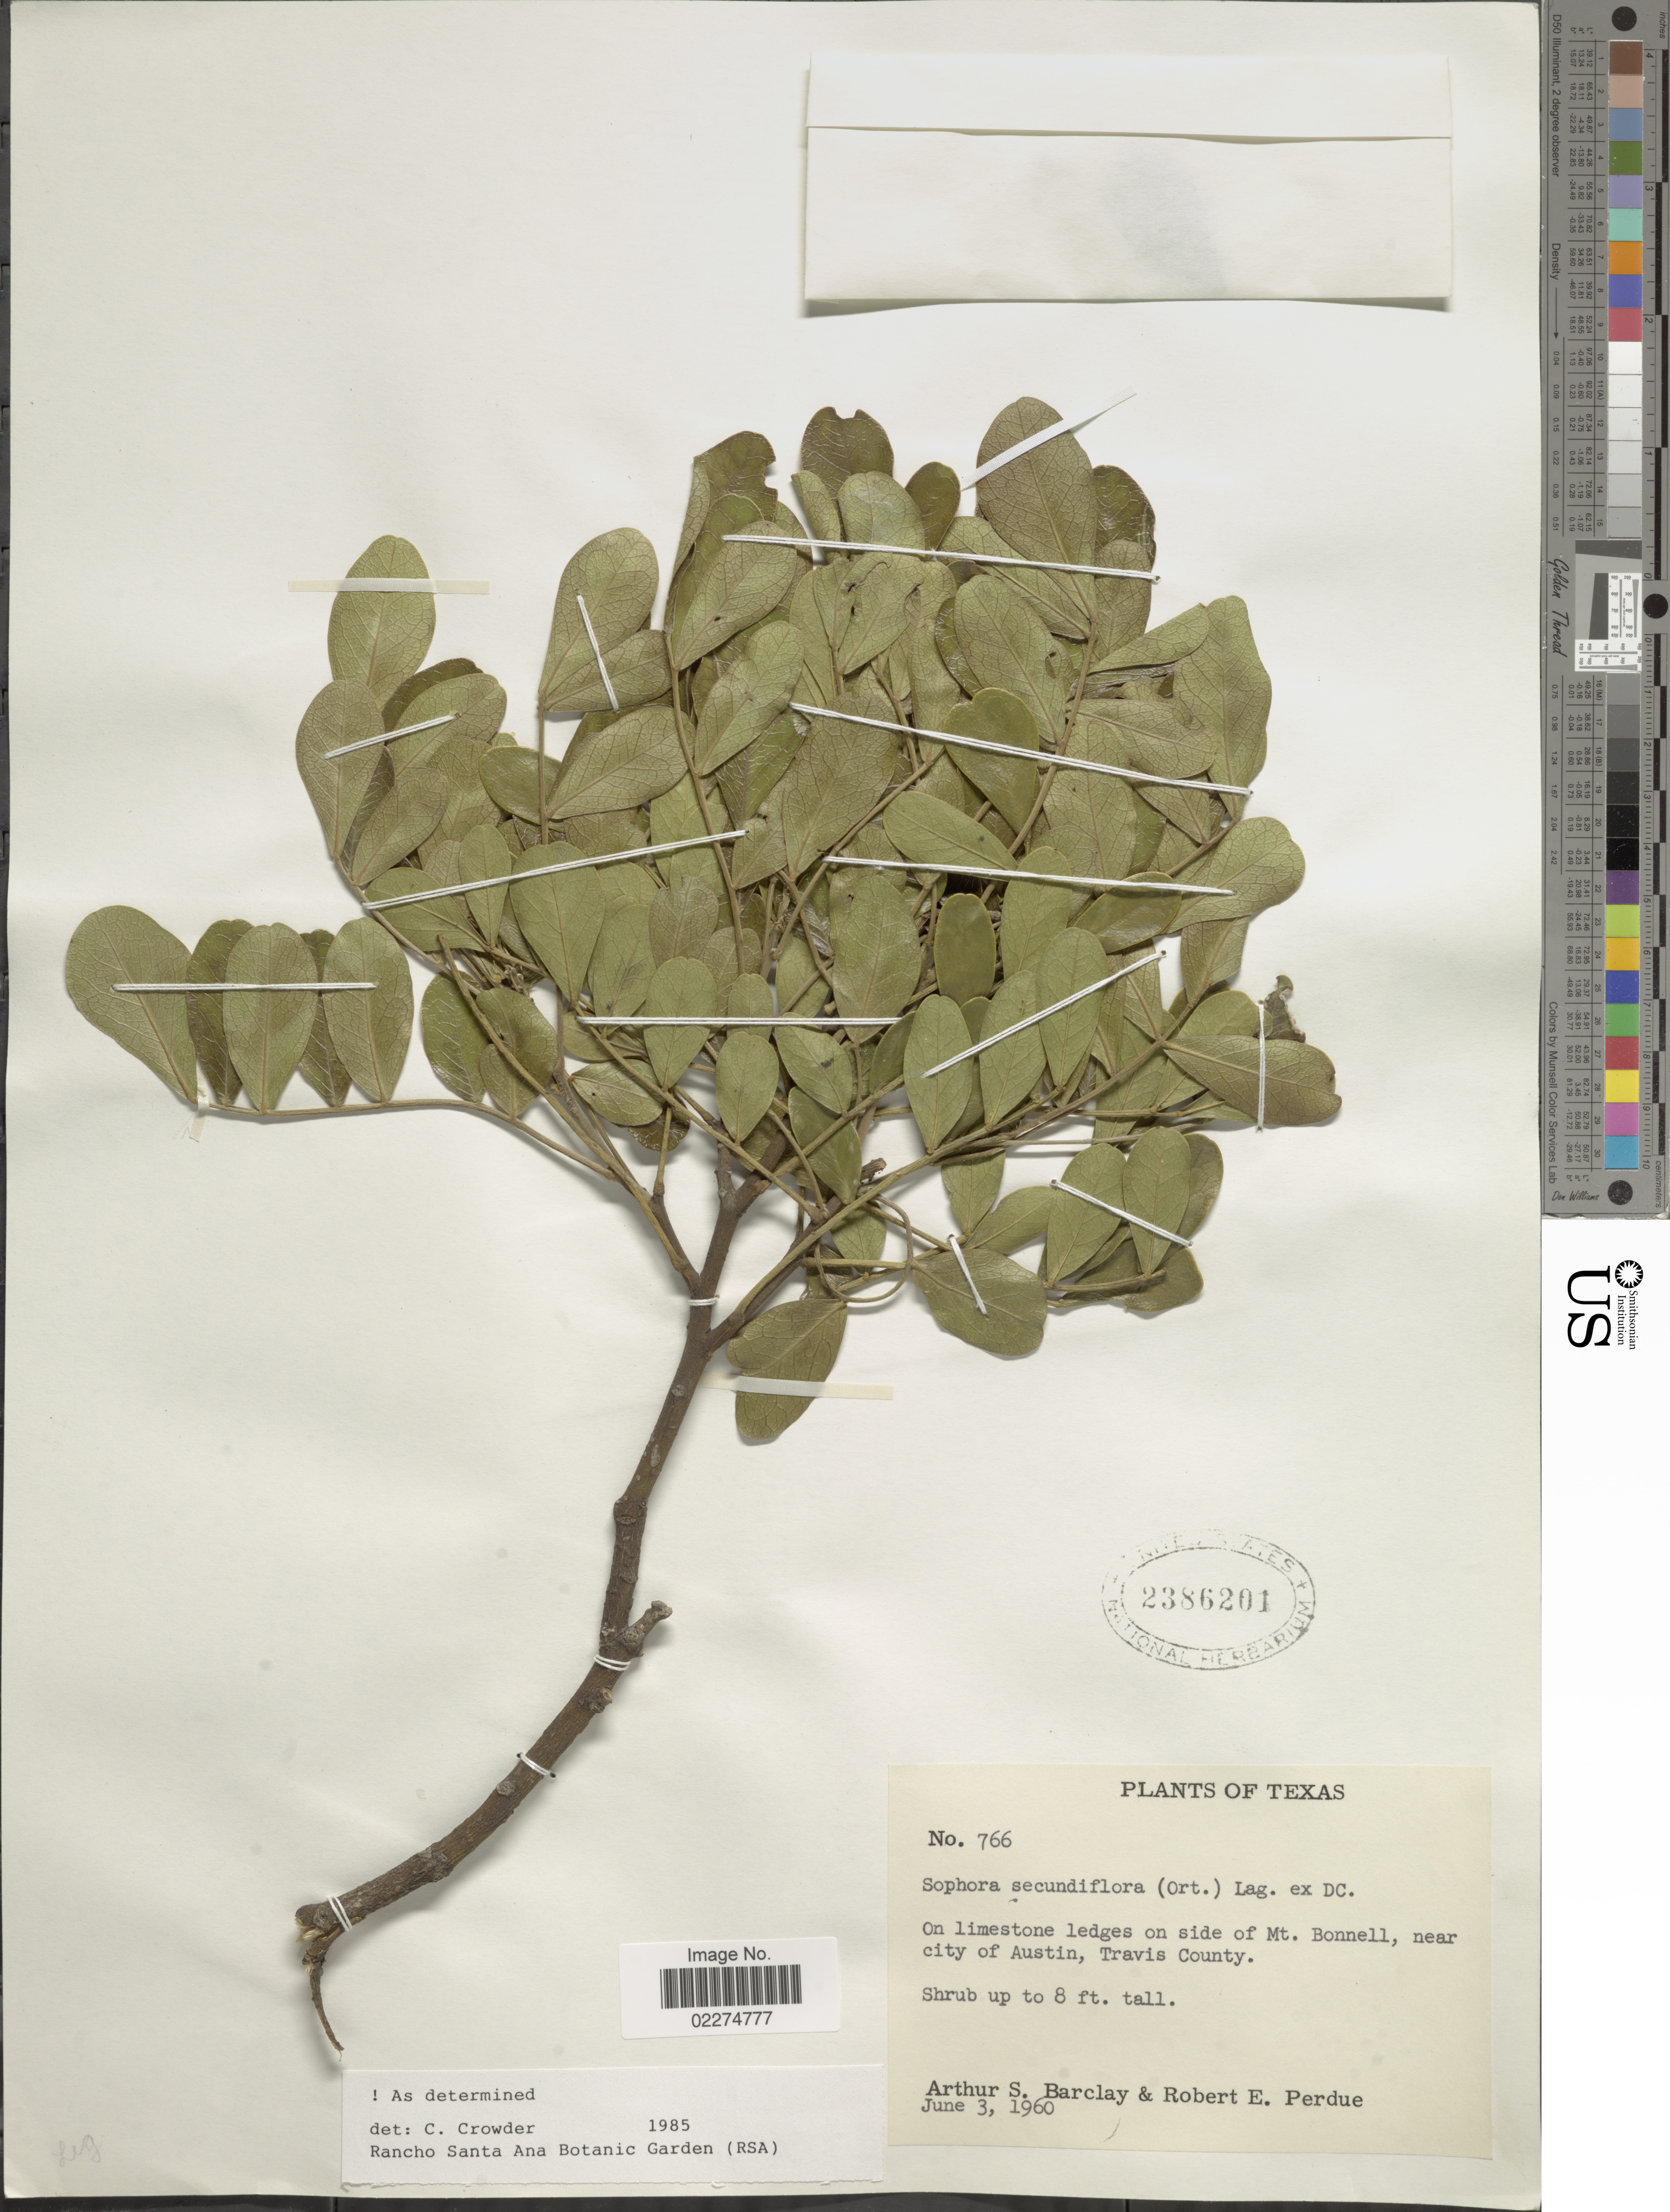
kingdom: Plantae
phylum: Tracheophyta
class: Magnoliopsida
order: Fabales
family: Fabaceae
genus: Dermatophyllum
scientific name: Dermatophyllum secundiflorum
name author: (Ortega) Gandhi & Reveal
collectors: A. S. Barclay & R. E. Perdue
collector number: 766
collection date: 1960-06-03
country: United States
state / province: Texas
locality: On limestone ledges on side of Mt. Bonnell, near city of Austin, Travis County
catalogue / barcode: US 2386201